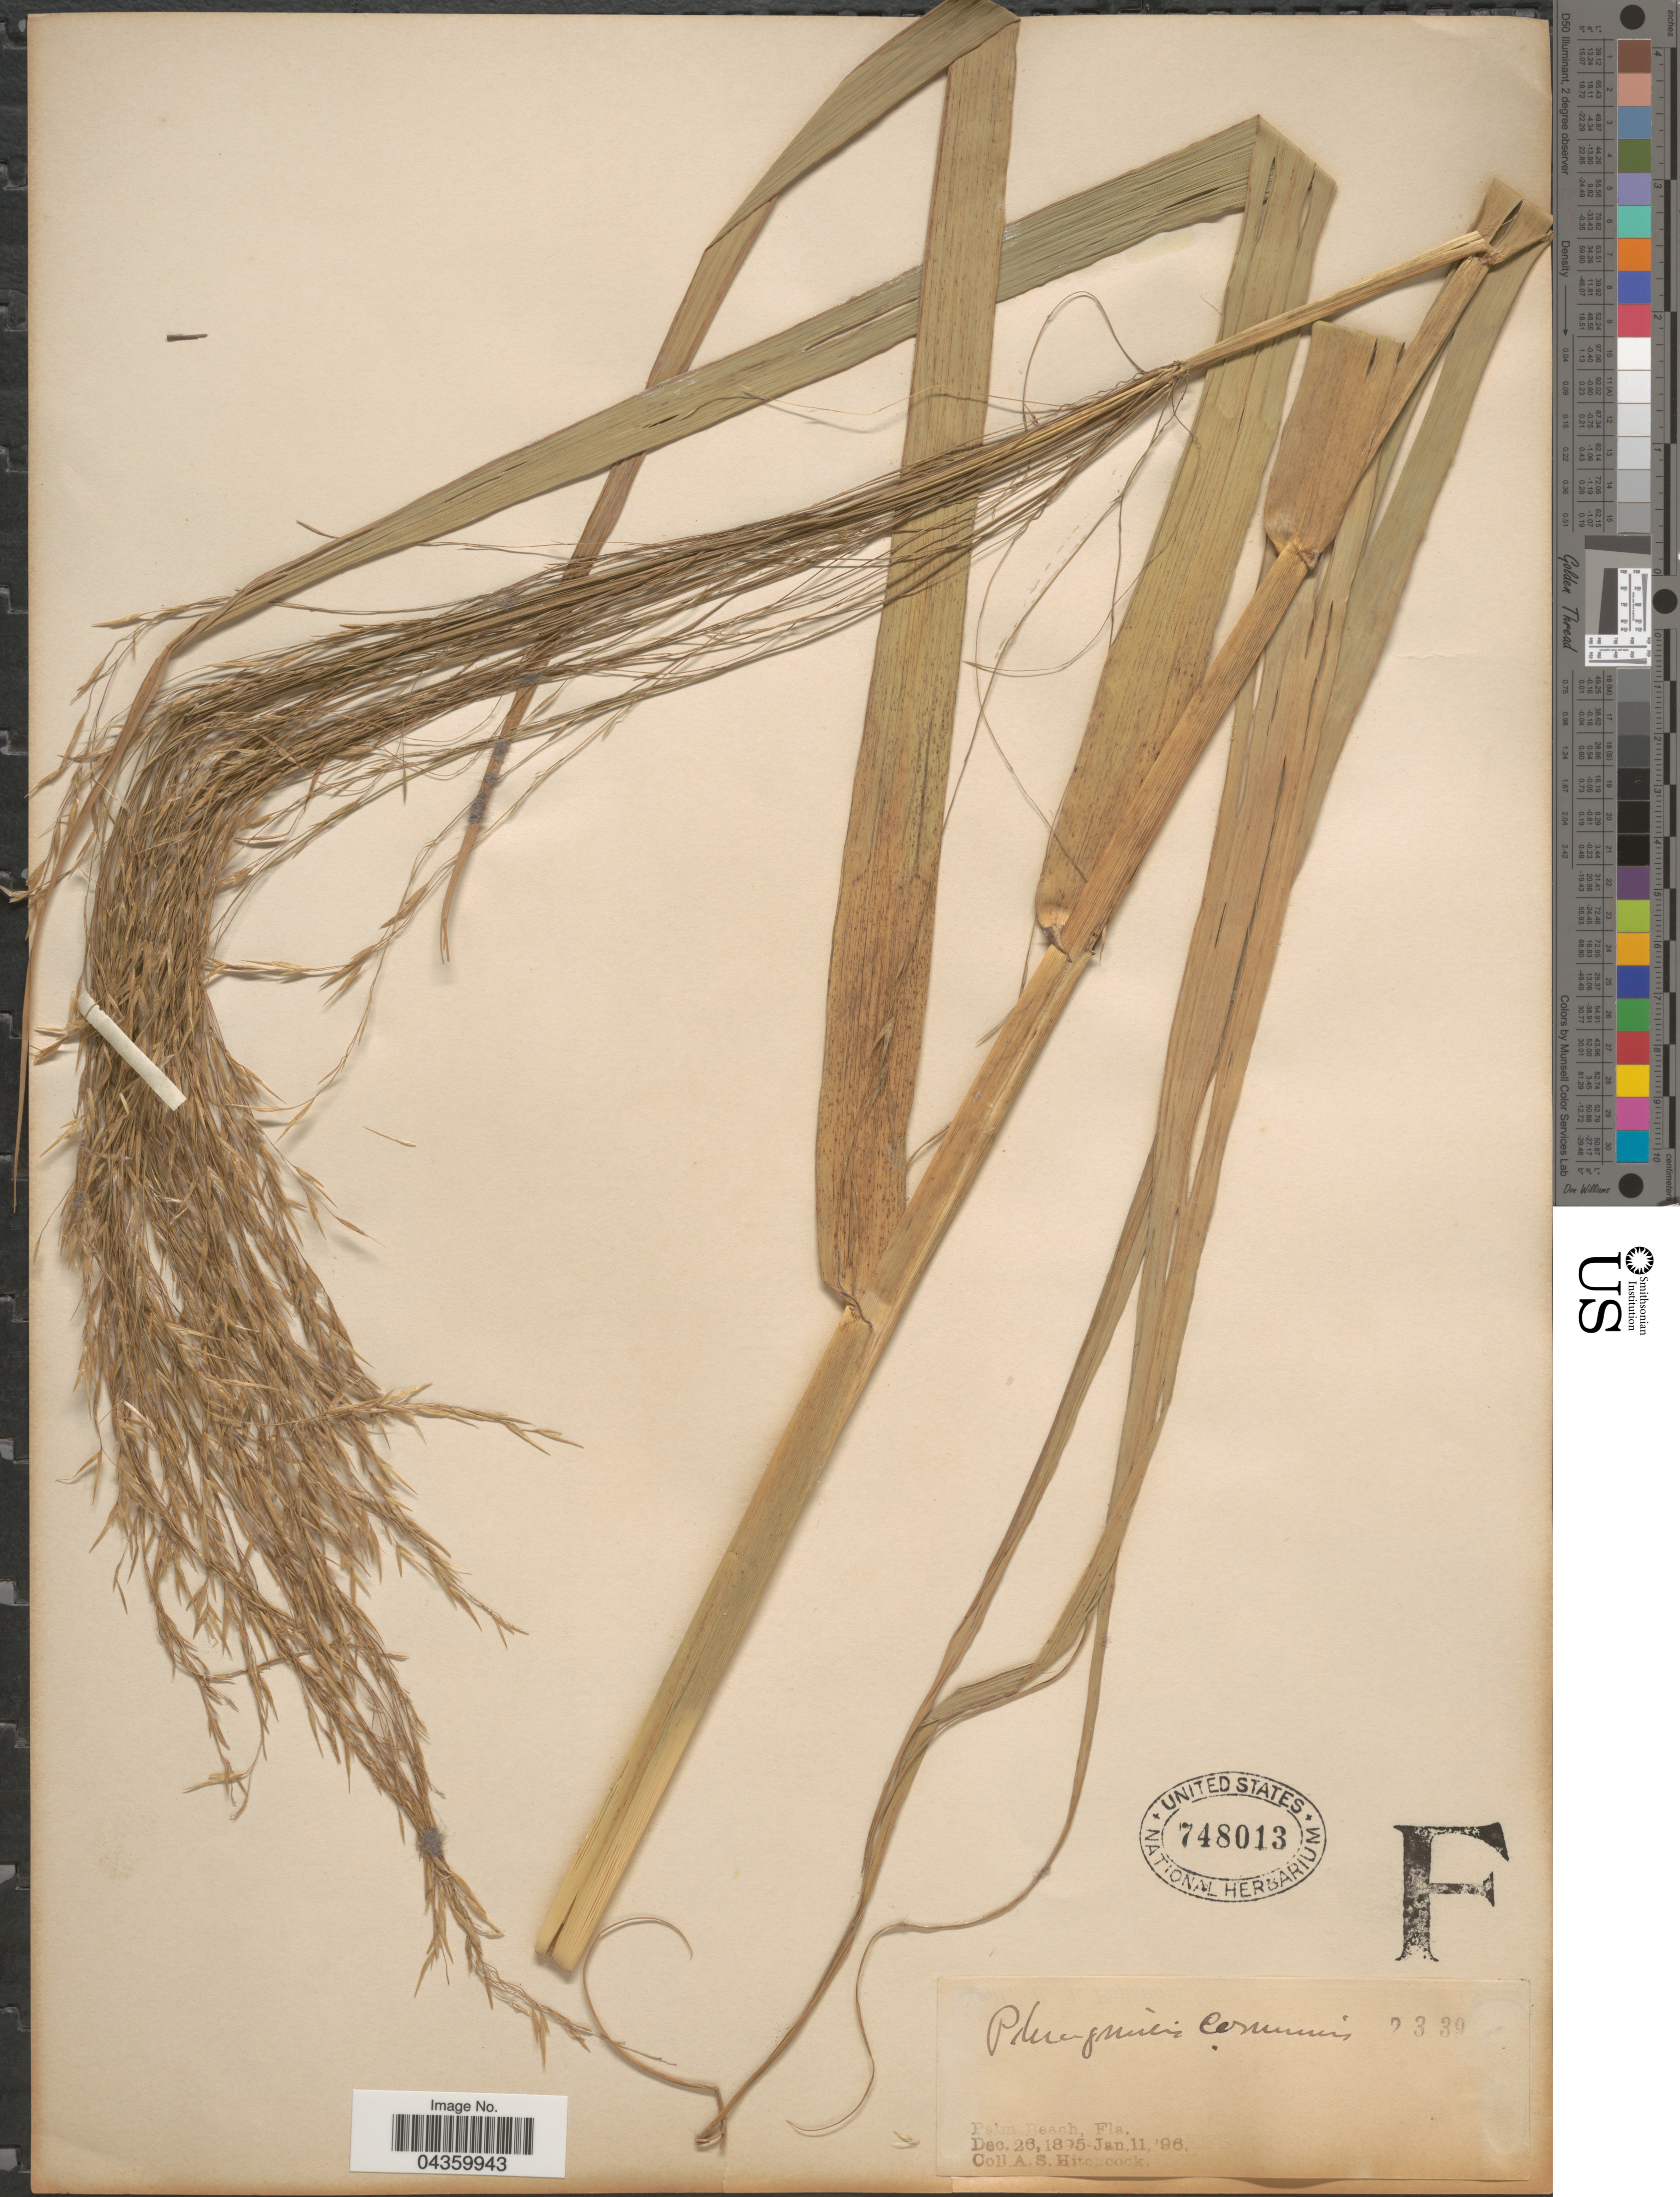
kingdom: Plantae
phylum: Tracheophyta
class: Liliopsida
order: Poales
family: Poaceae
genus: Phragmites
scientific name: Phragmites australis subsp. berlandieri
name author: (E. Fourn.) Saltonstall & Hauber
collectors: A. S. Hitchcock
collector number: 2339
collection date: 1895-12-26/1896-01-11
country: United States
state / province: Florida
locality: Palm Beach.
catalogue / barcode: US 748013